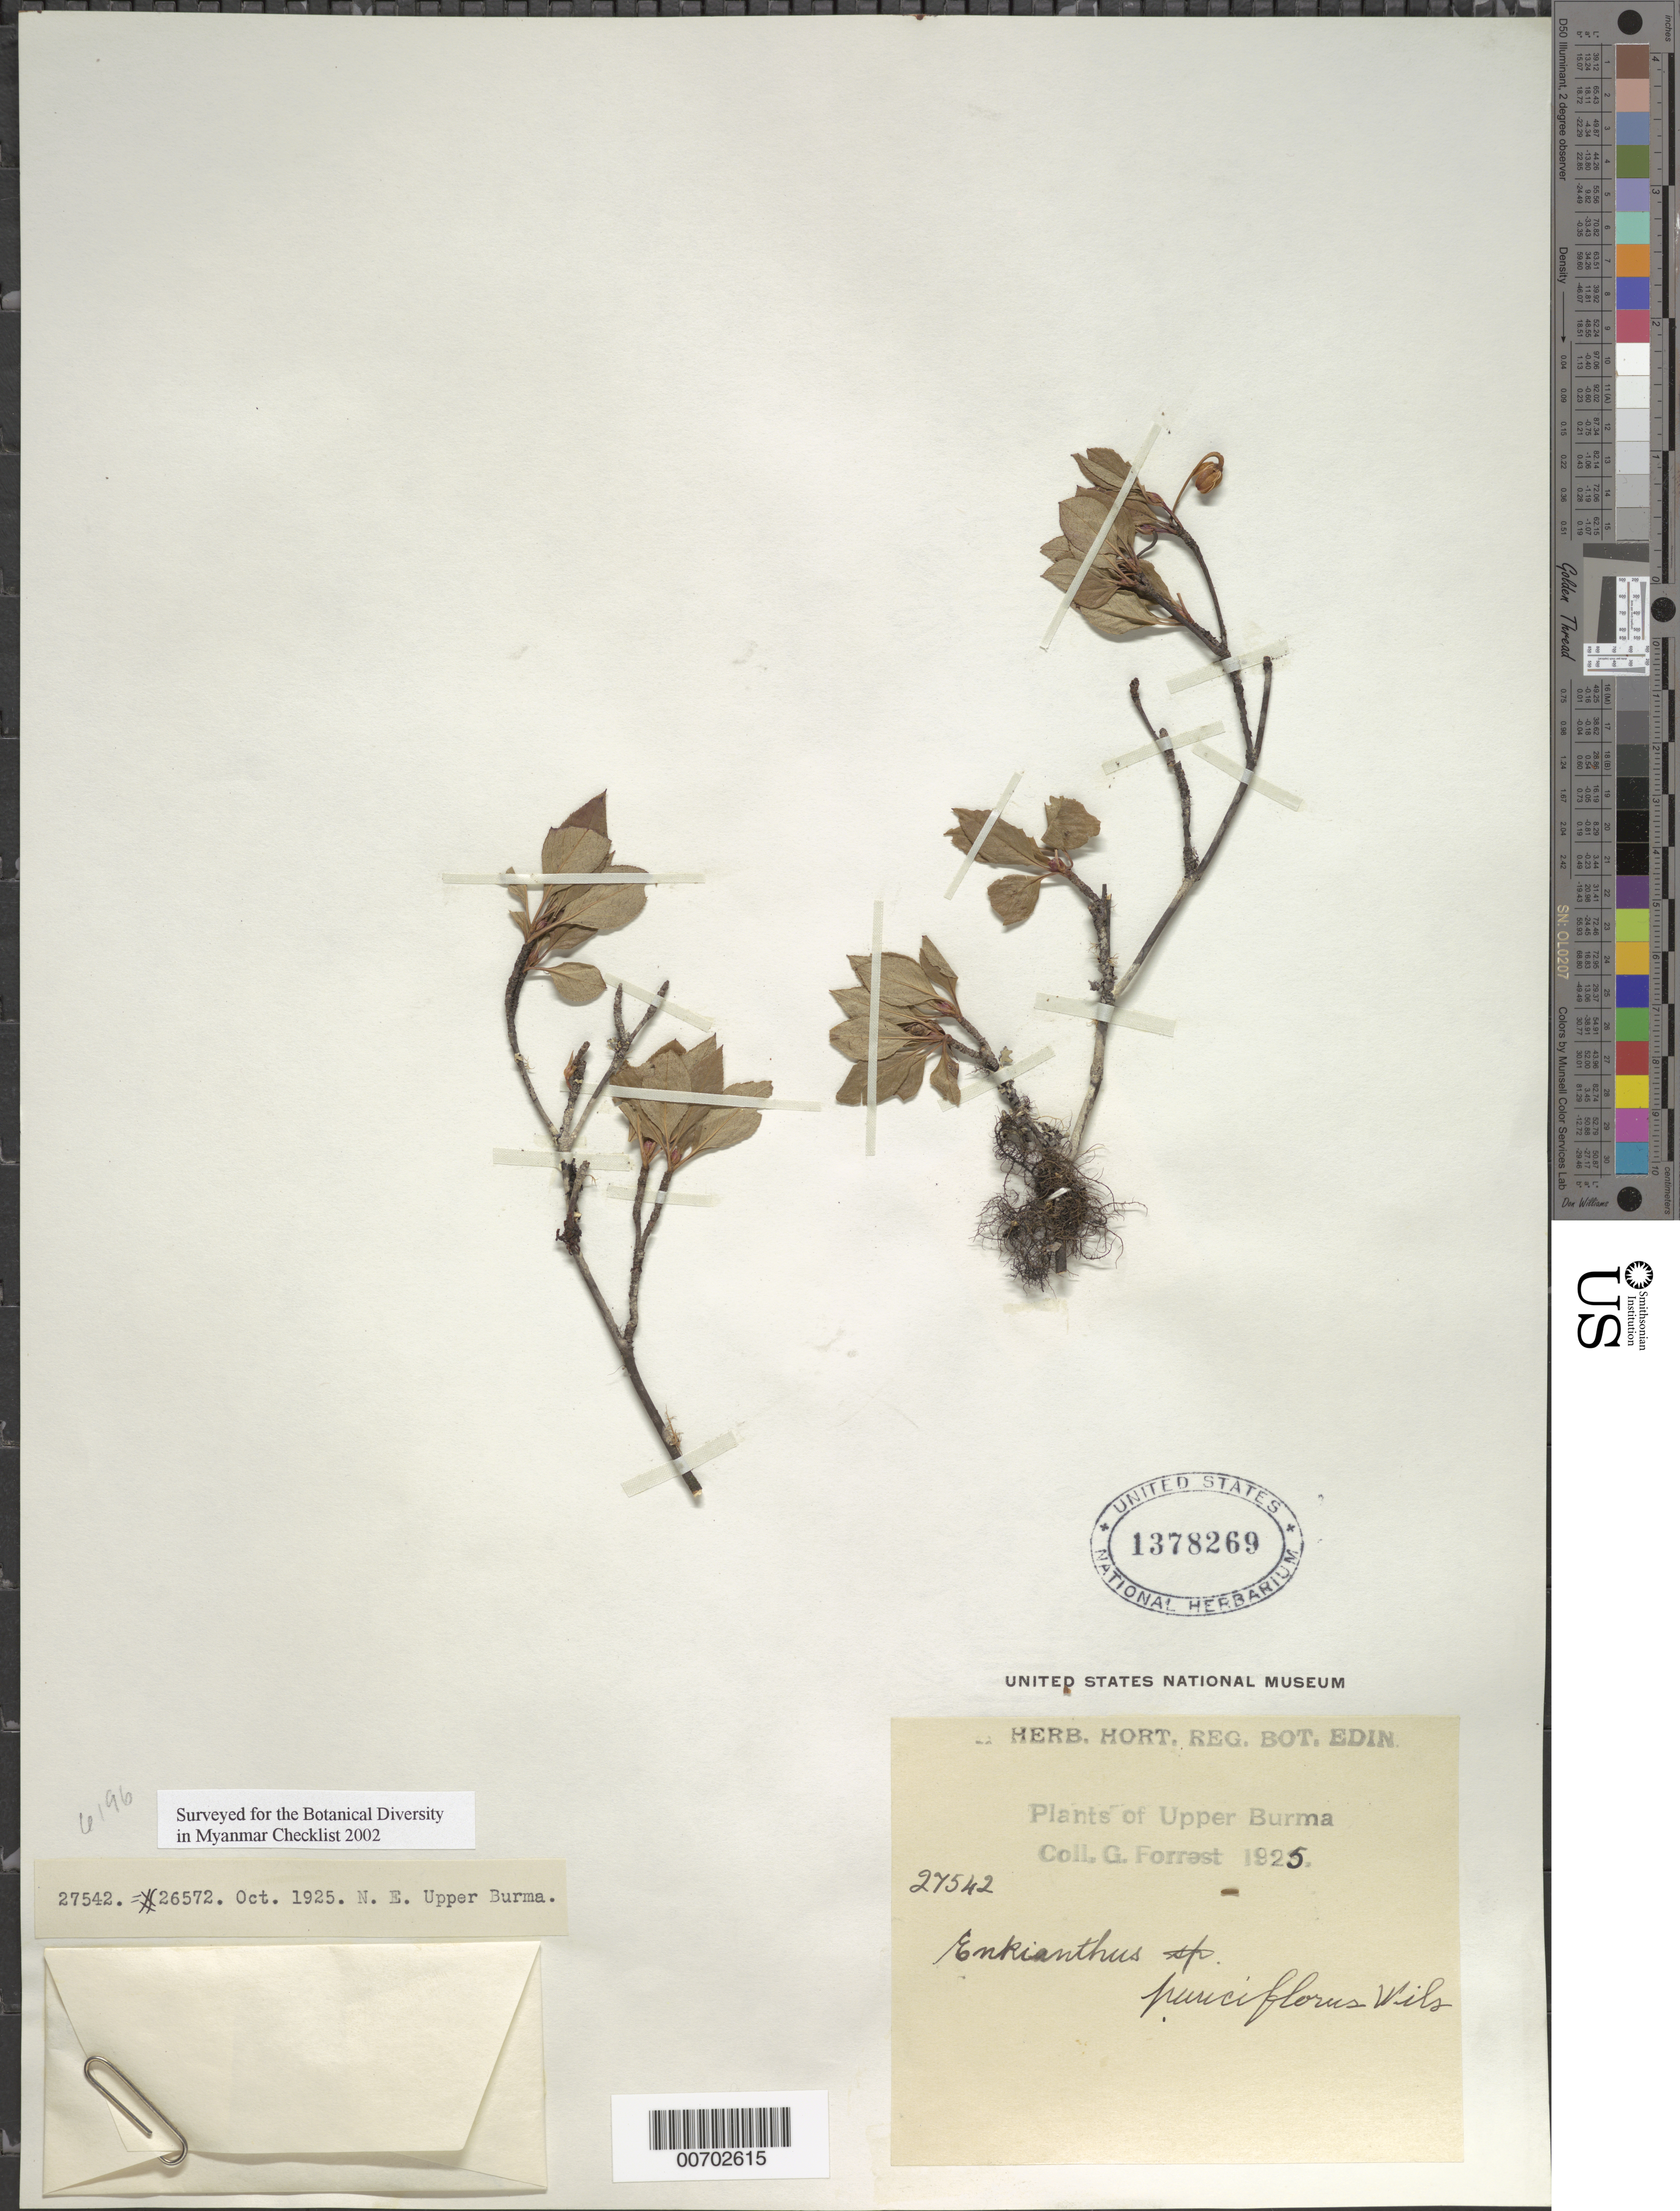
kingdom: Plantae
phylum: Tracheophyta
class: Magnoliopsida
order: Ericales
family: Ericaceae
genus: Enkianthus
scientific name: Enkianthus pauciflorus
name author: E.H. Wilson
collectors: G. Forrest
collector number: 27542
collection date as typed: Oct 1925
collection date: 1925-10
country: Myanmar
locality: N.E. Upper Burma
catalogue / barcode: US 1378269